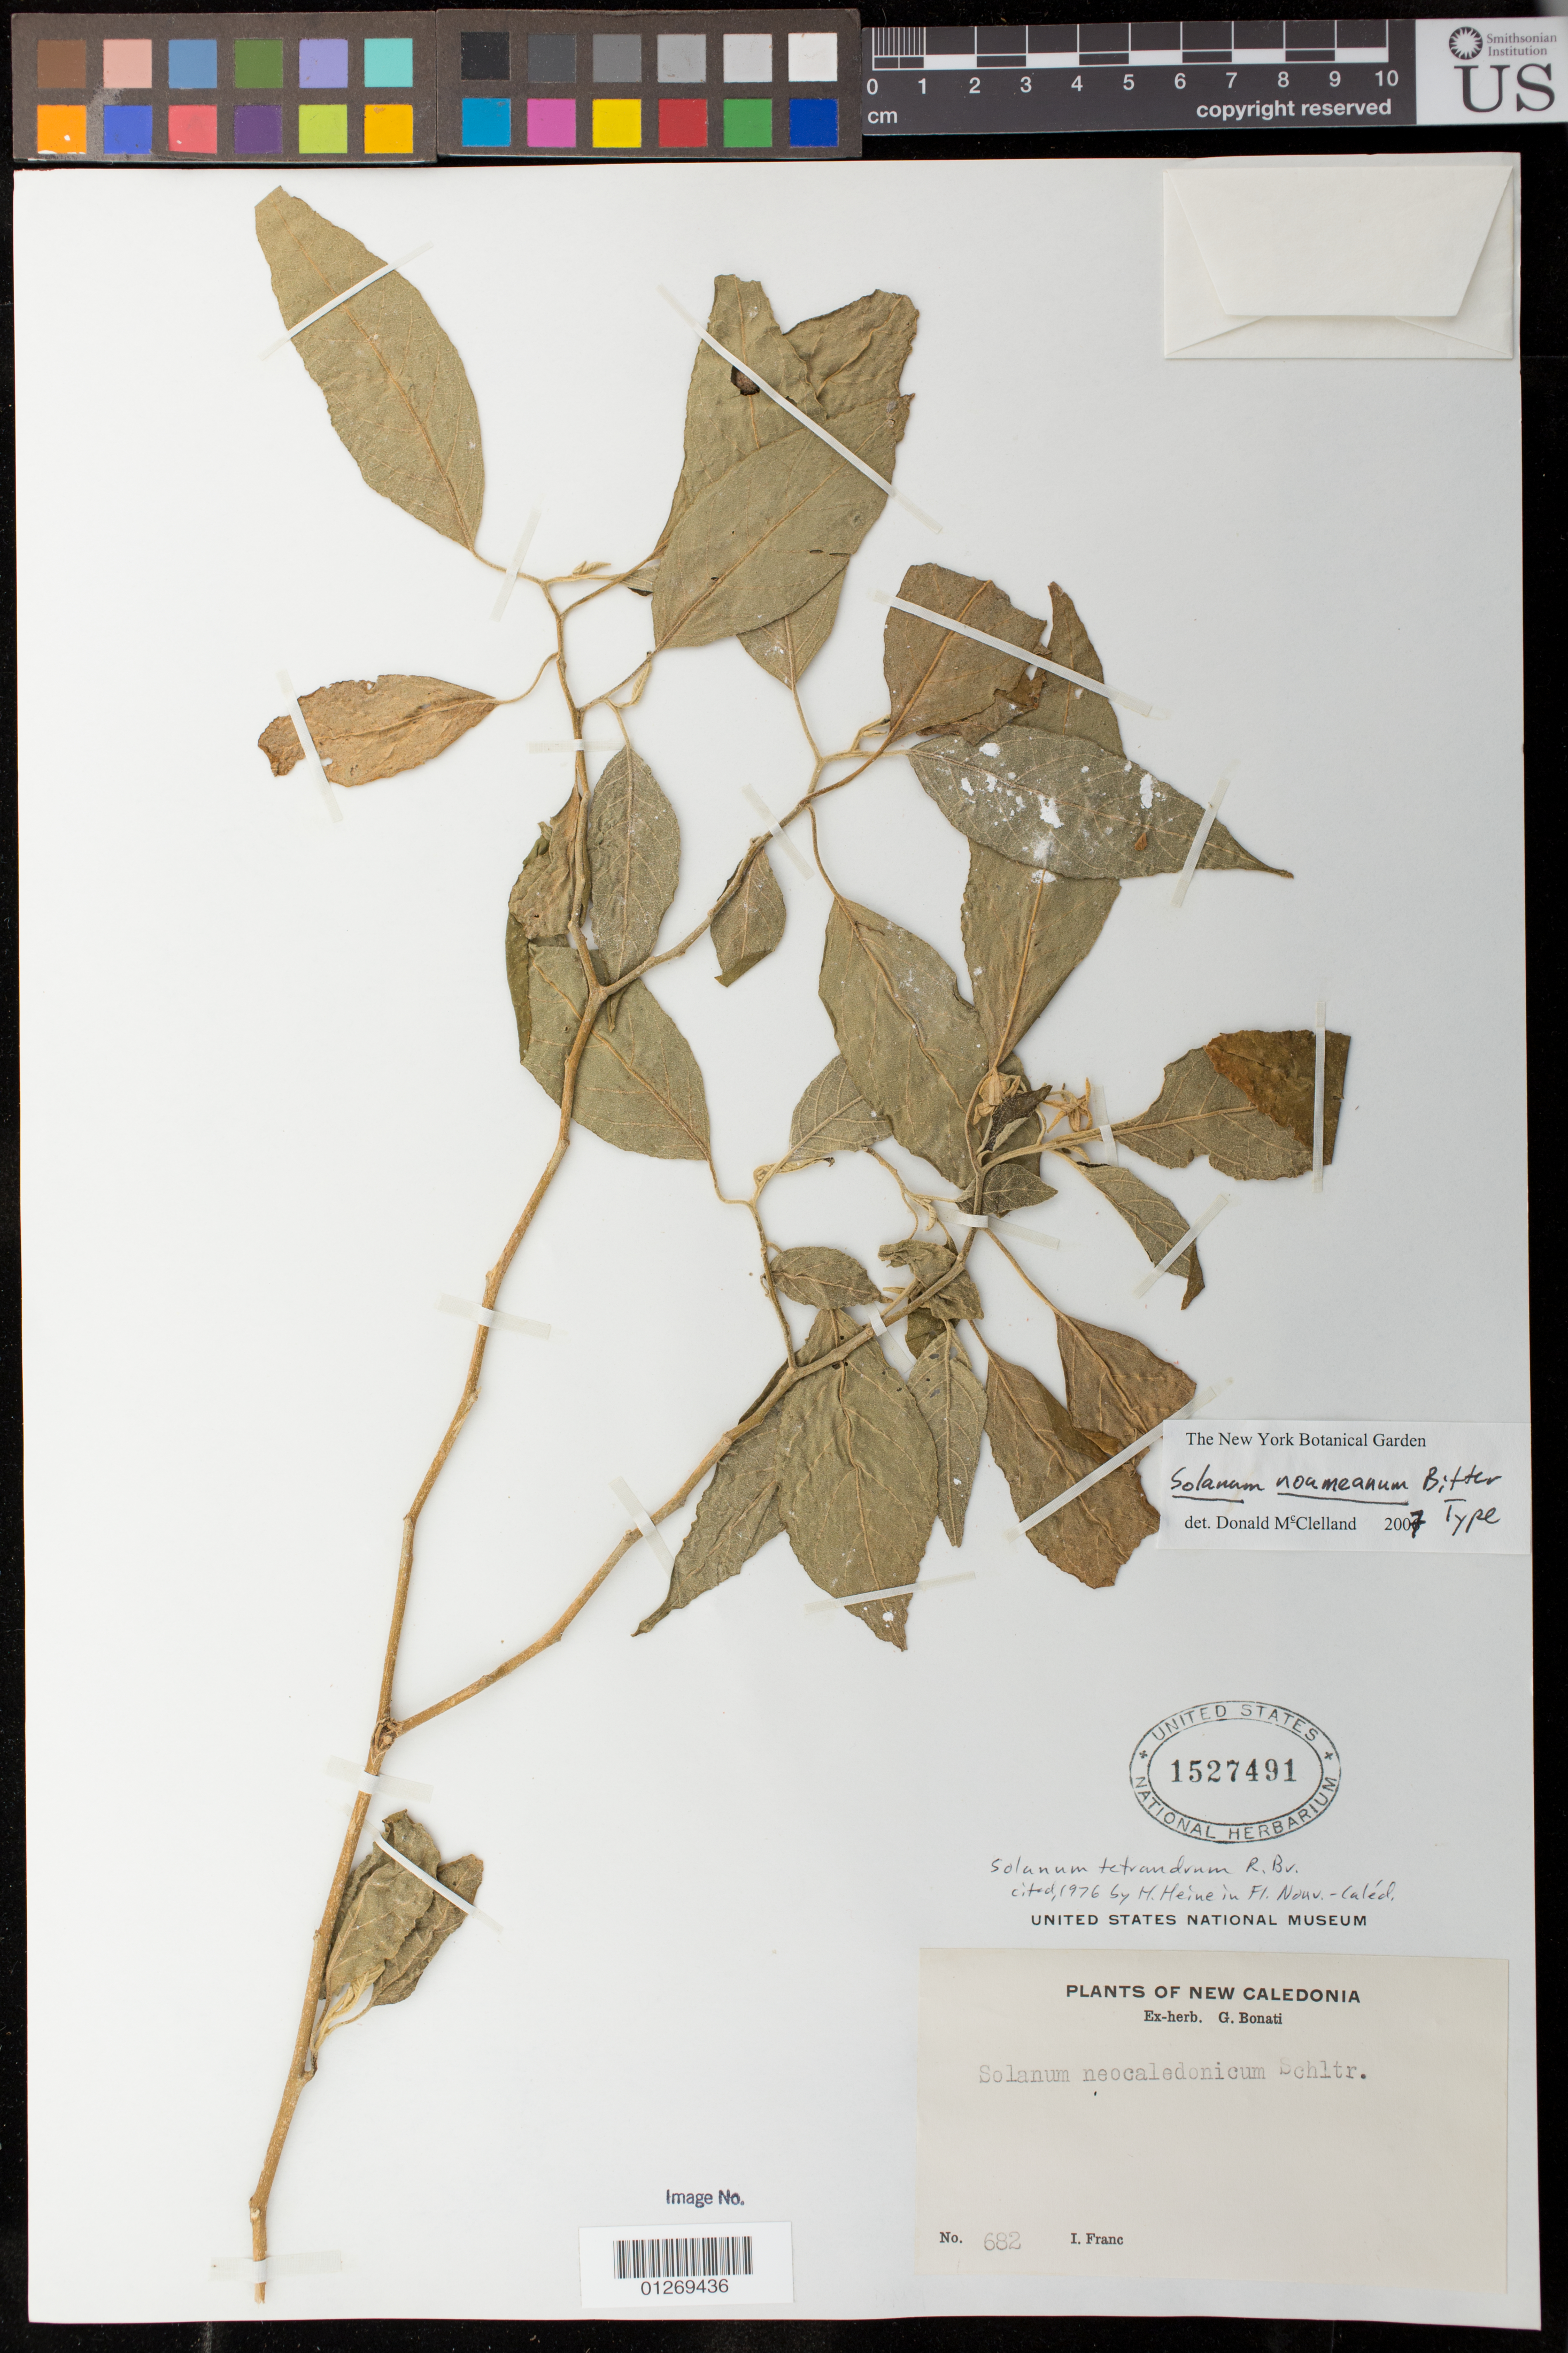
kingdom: Plantae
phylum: Tracheophyta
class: Magnoliopsida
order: Solanales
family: Solanaceae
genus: Solanum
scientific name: Solanum noumeanum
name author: Bitter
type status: Type Collection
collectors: I. Franc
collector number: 682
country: New Caledonia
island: New Caledonia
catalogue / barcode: US 1527491